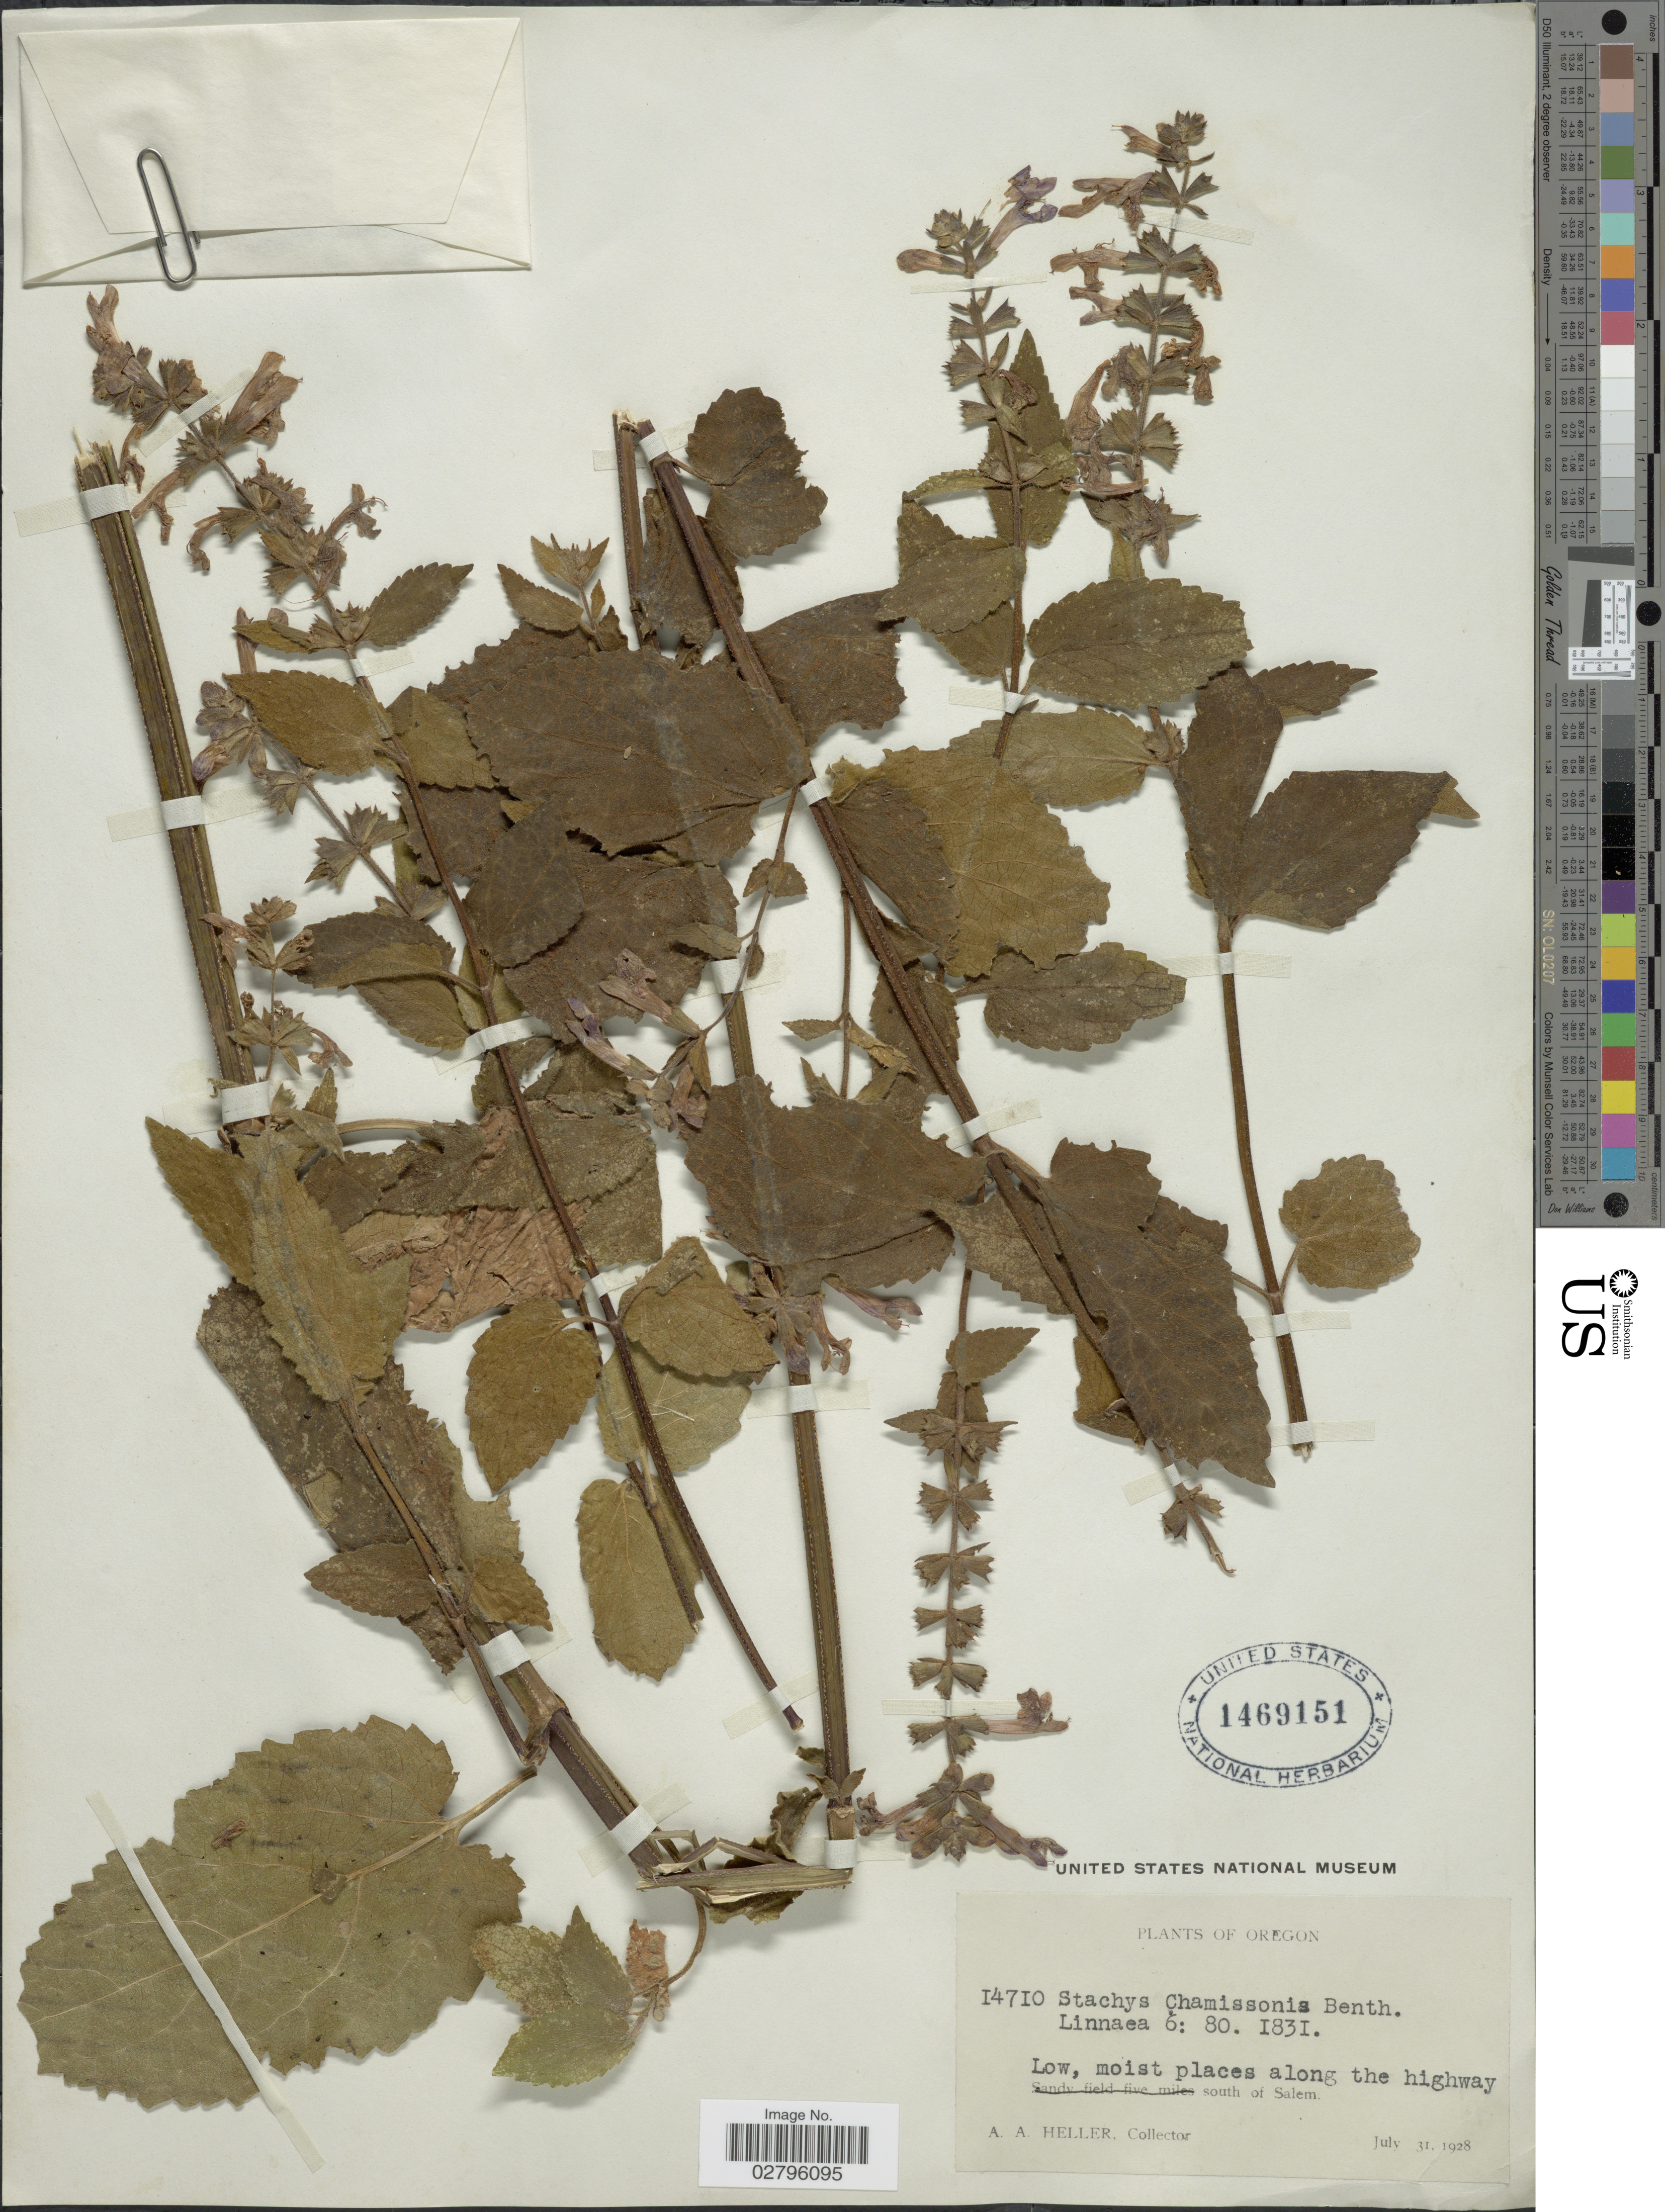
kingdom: Plantae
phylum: Tracheophyta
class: Magnoliopsida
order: Lamiales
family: Lamiaceae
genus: Stachys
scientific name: Stachys chamissonis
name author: Benth.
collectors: A. A. Heller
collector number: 14710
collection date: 1928-07-31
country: United States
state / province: Oregon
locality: Low, moist places along the highway, south of Salem.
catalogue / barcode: US 1469151